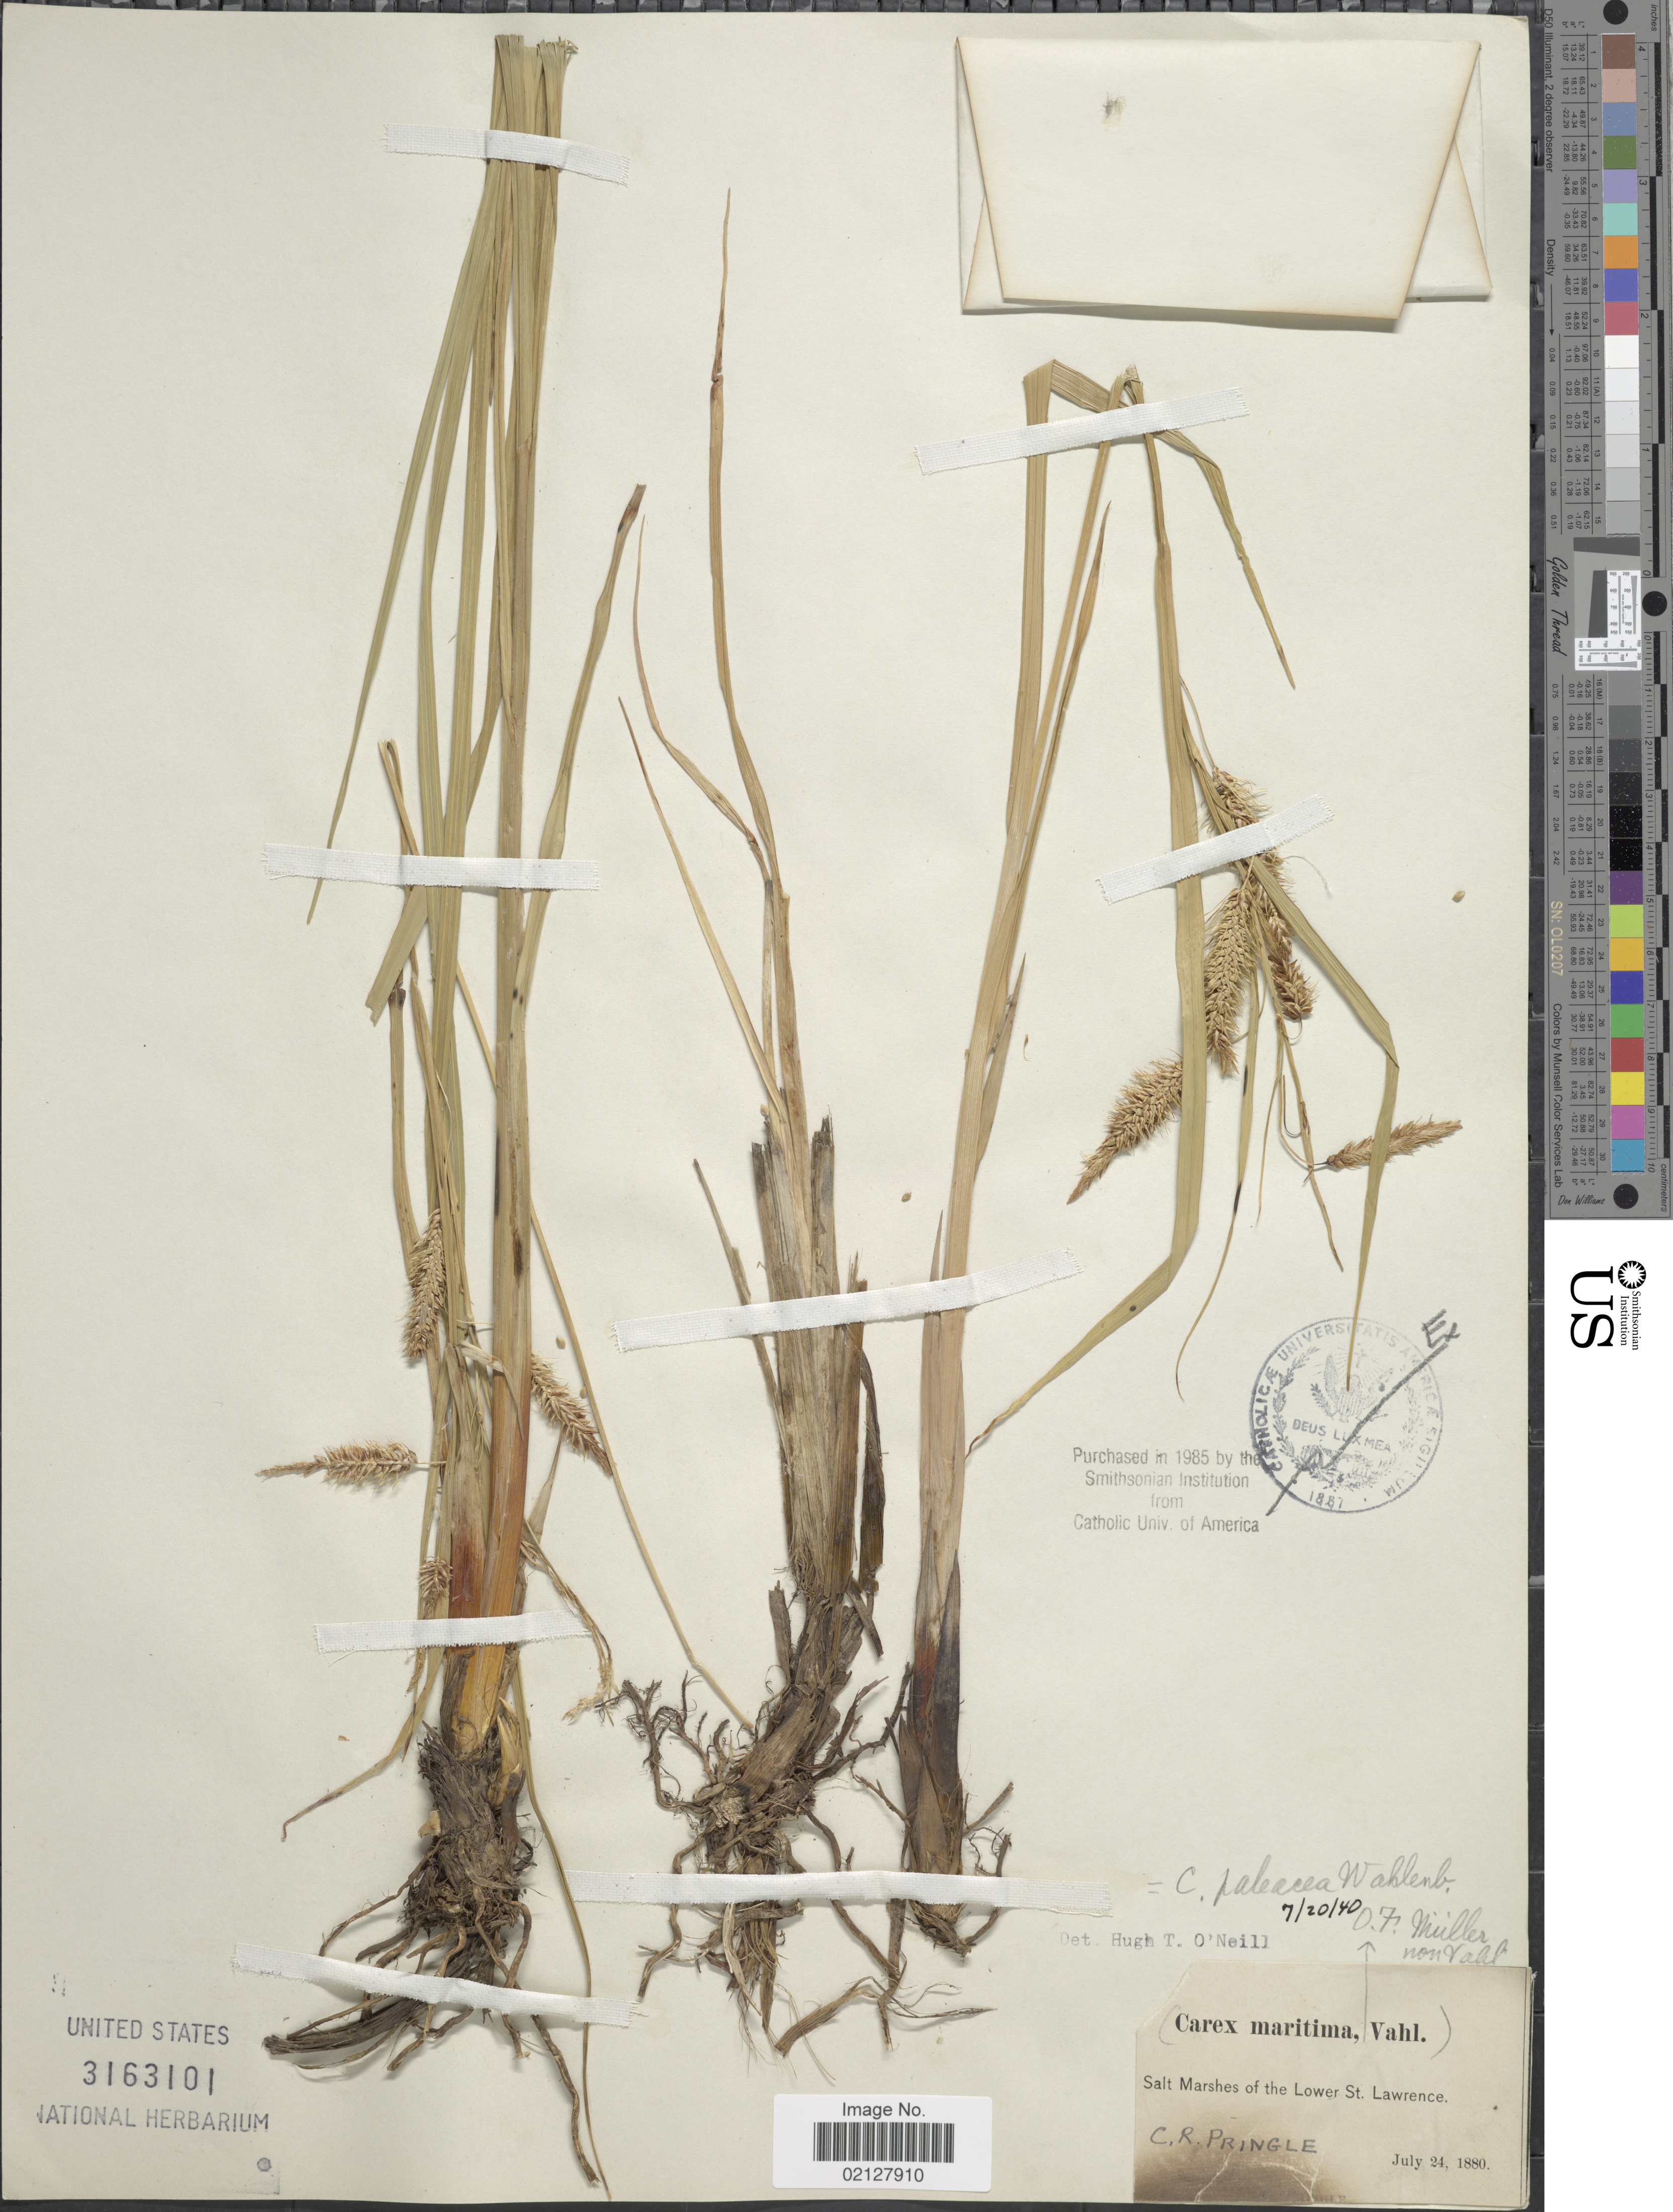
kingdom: Plantae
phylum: Tracheophyta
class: Liliopsida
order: Poales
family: Cyperaceae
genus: Carex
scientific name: Carex paleacea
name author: Schreb. ex Wahlenb.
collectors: C. G. Pringle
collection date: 1880-07-24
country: Canada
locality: Salt marshes of the lower St. Lawrence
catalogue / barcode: US 3163101